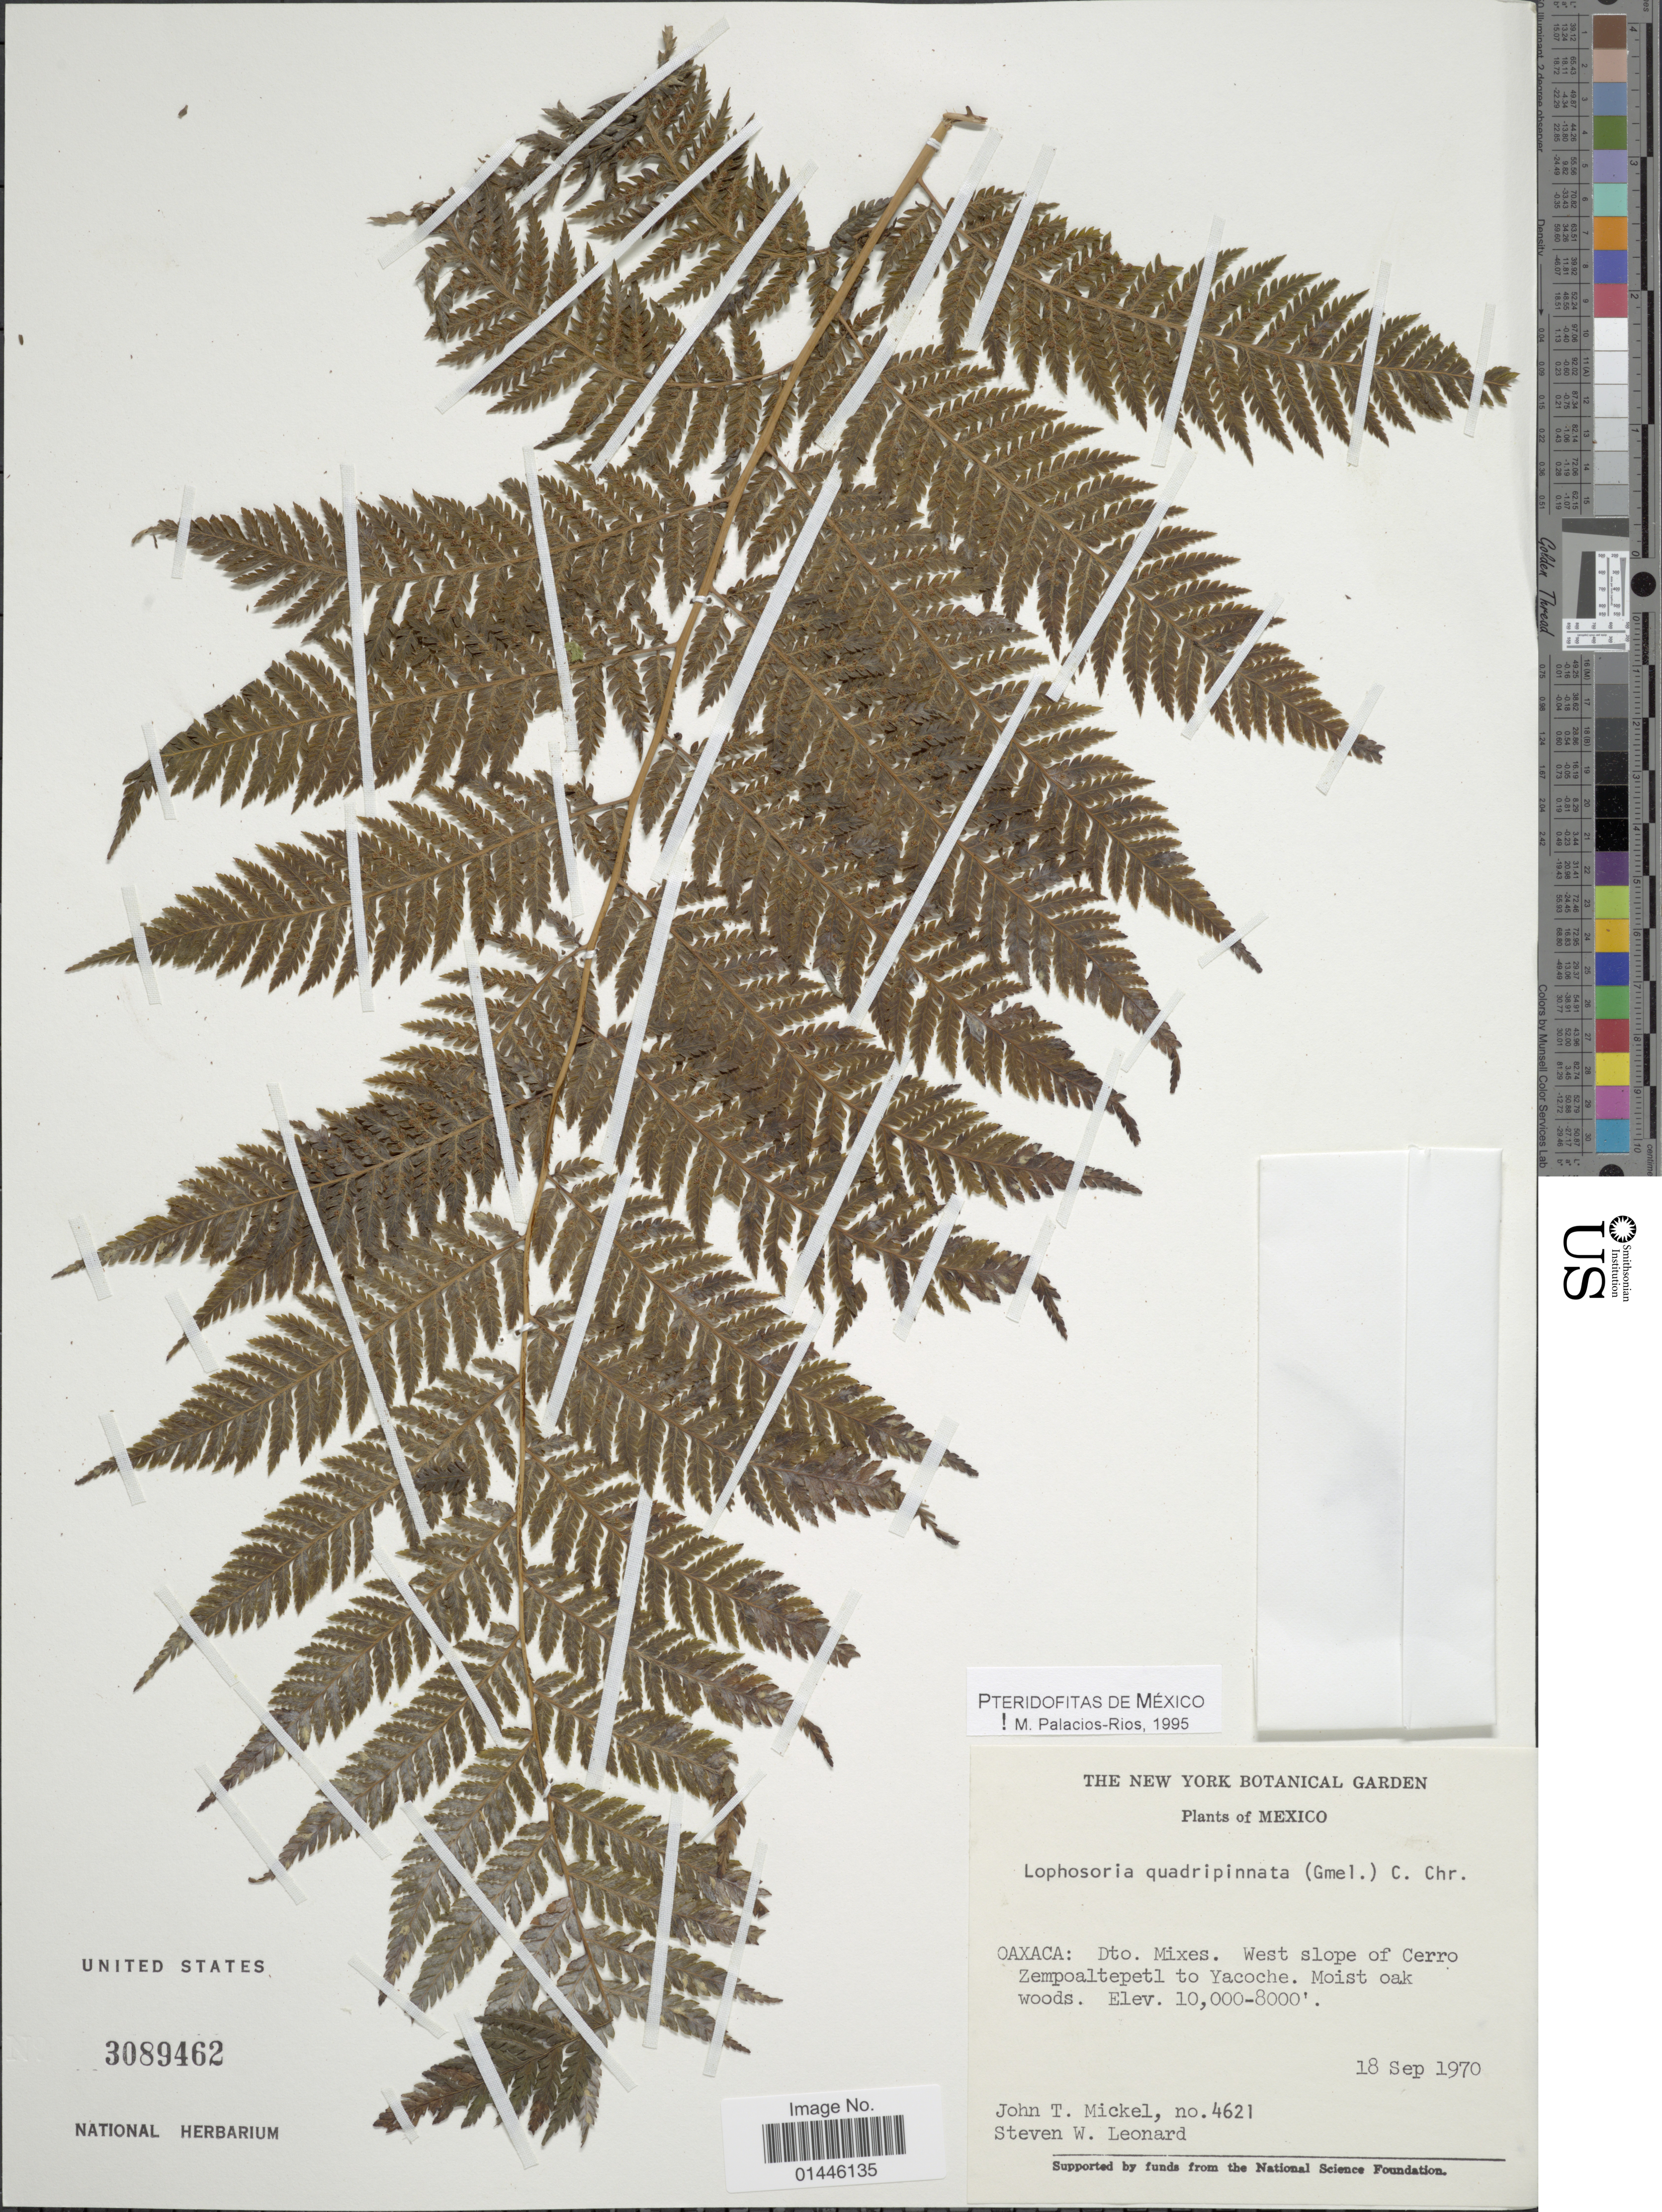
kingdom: Plantae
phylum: Tracheophyta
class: Polypodiopsida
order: Cyatheales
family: Dicksoniaceae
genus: Lophosoria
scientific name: Lophosoria quadripinnata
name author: (J.F. Gmel.) C. Chr.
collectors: J. T. Mickel & S. W. Leonard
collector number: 4621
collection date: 1970-09-18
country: Mexico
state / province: Oaxaca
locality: Dto. Mixes. West slope of Cerro Zempoaltepetl to Yacoche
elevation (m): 2438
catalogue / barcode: US 3089462